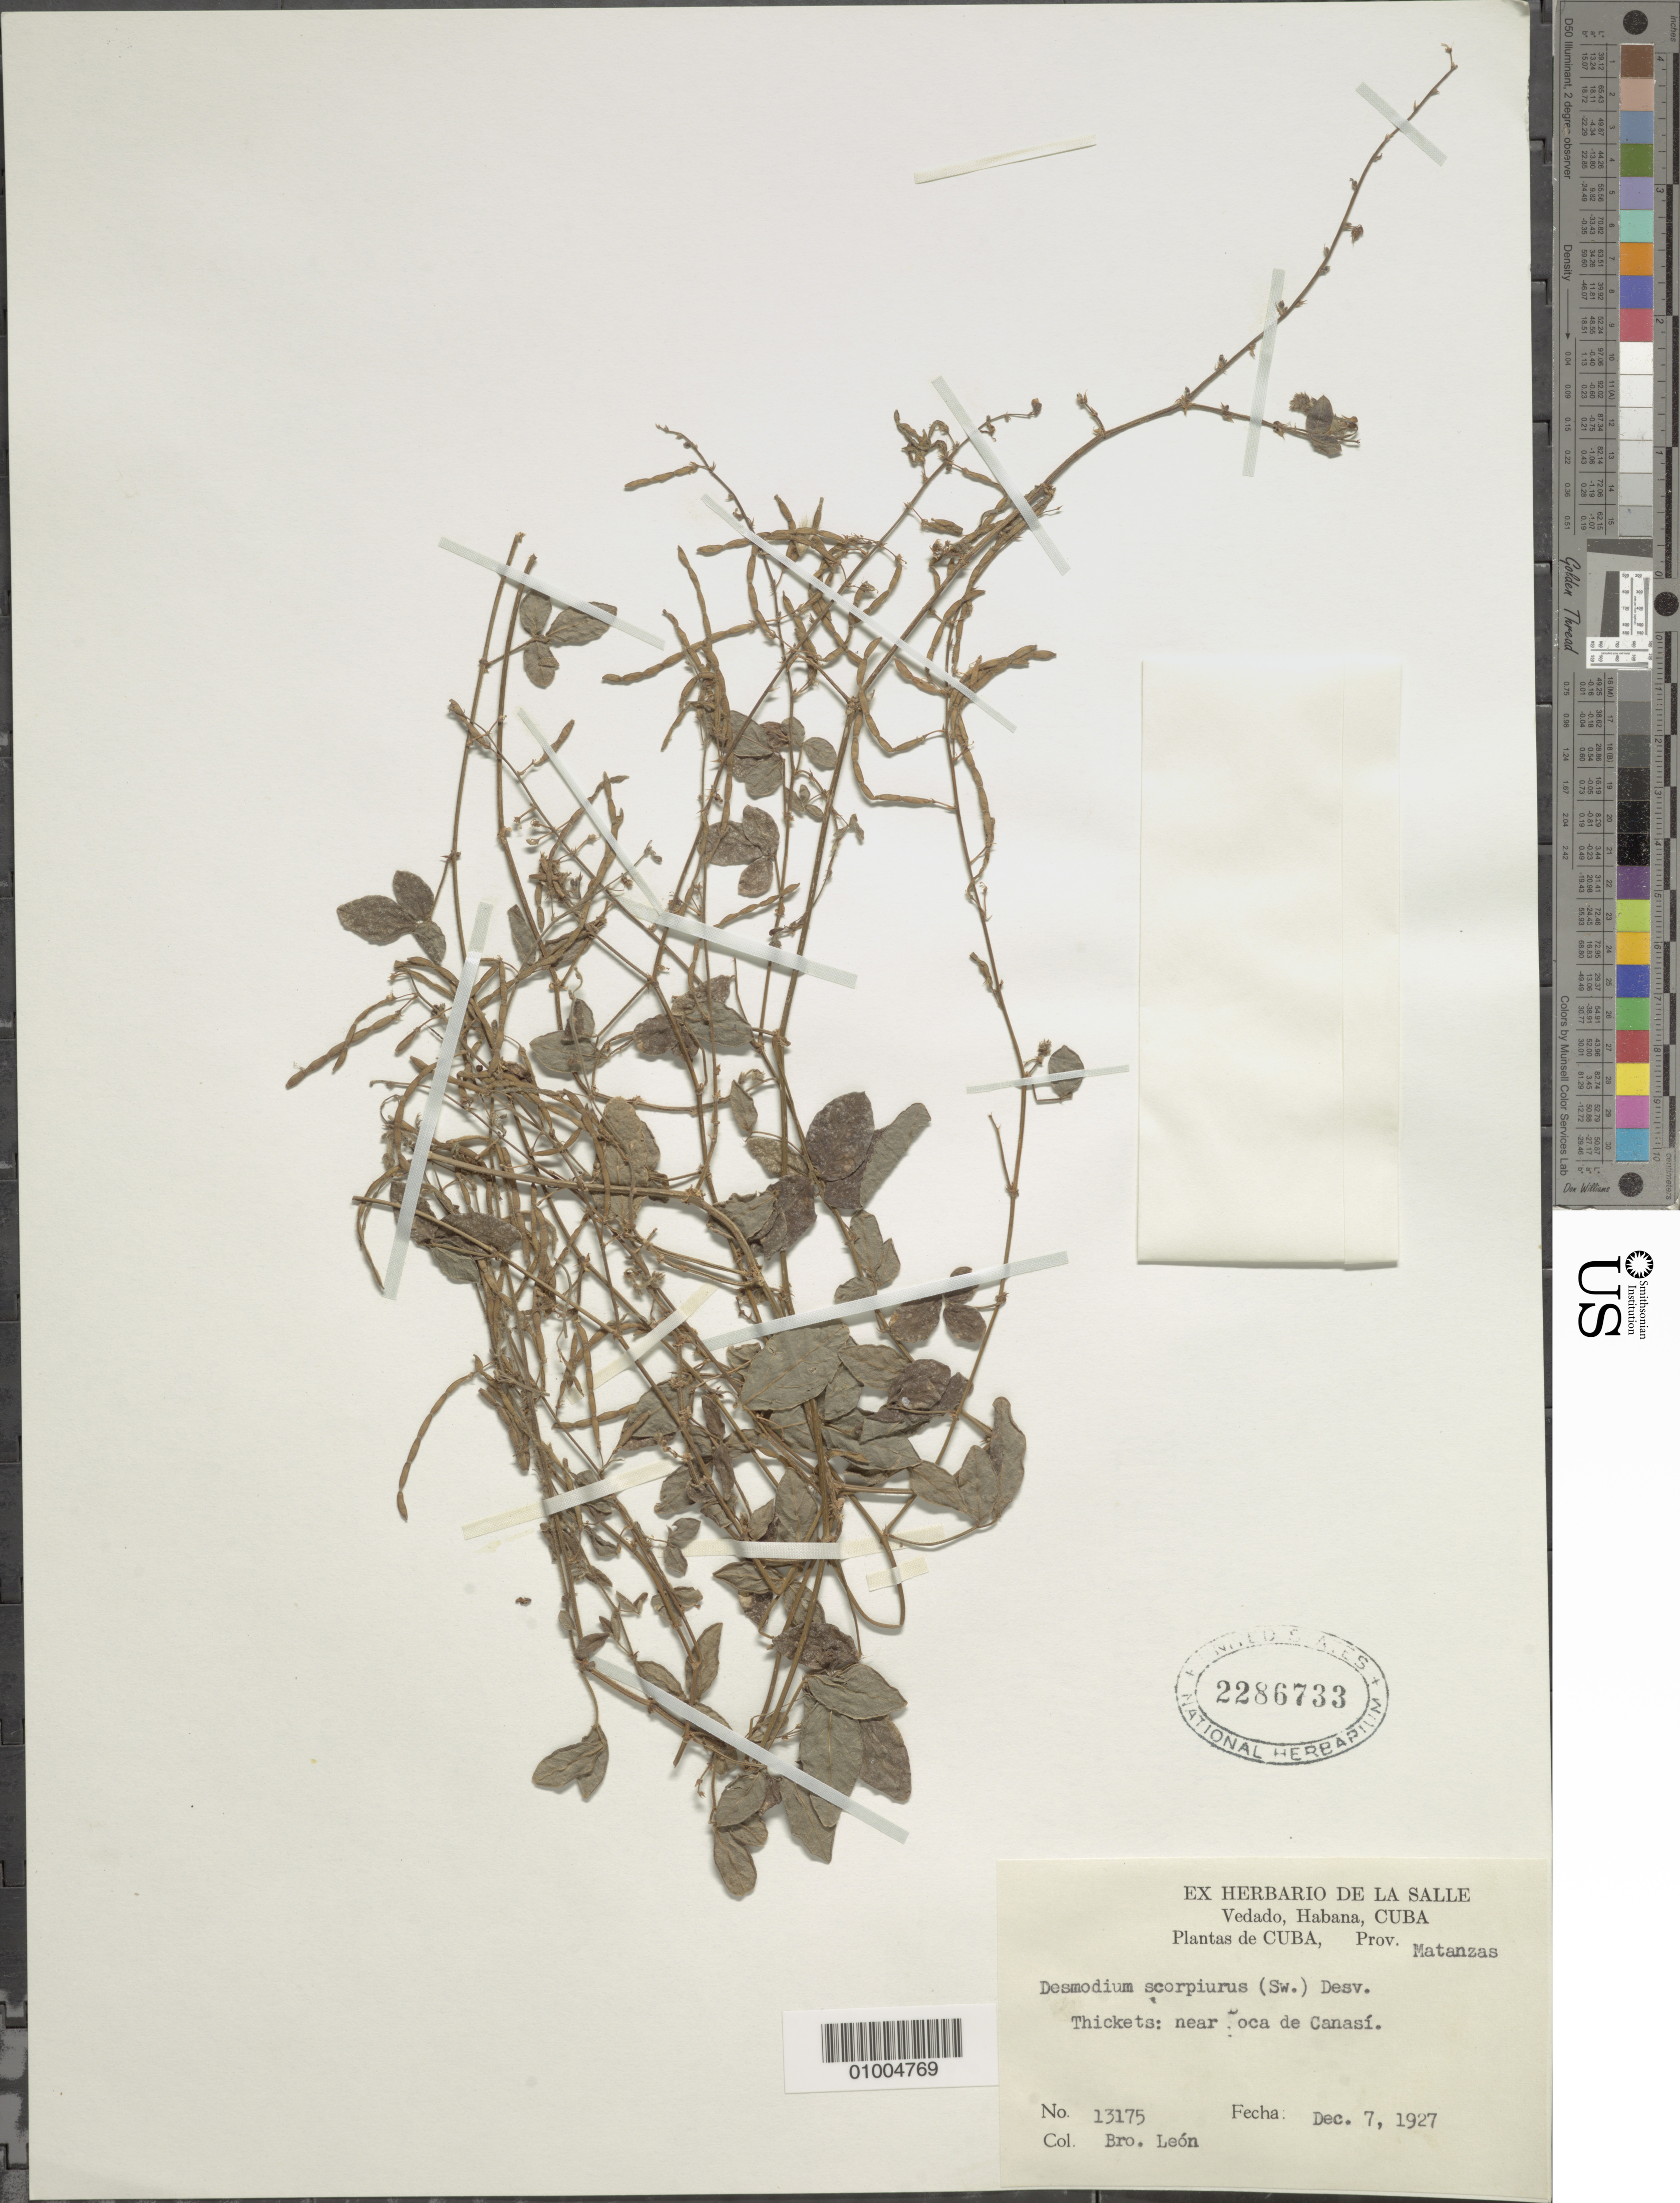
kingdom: Plantae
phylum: Tracheophyta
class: Magnoliopsida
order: Fabales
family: Fabaceae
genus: Desmodium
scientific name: Desmodium scorpiurus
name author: (Sw.) Desv. ex DC.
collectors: Bro. León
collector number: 13175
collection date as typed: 07 Dec 1927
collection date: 1927-12-07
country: Cuba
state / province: Matanzas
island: Cuba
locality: Thickets near Oca de Canasi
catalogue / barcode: US 2286733